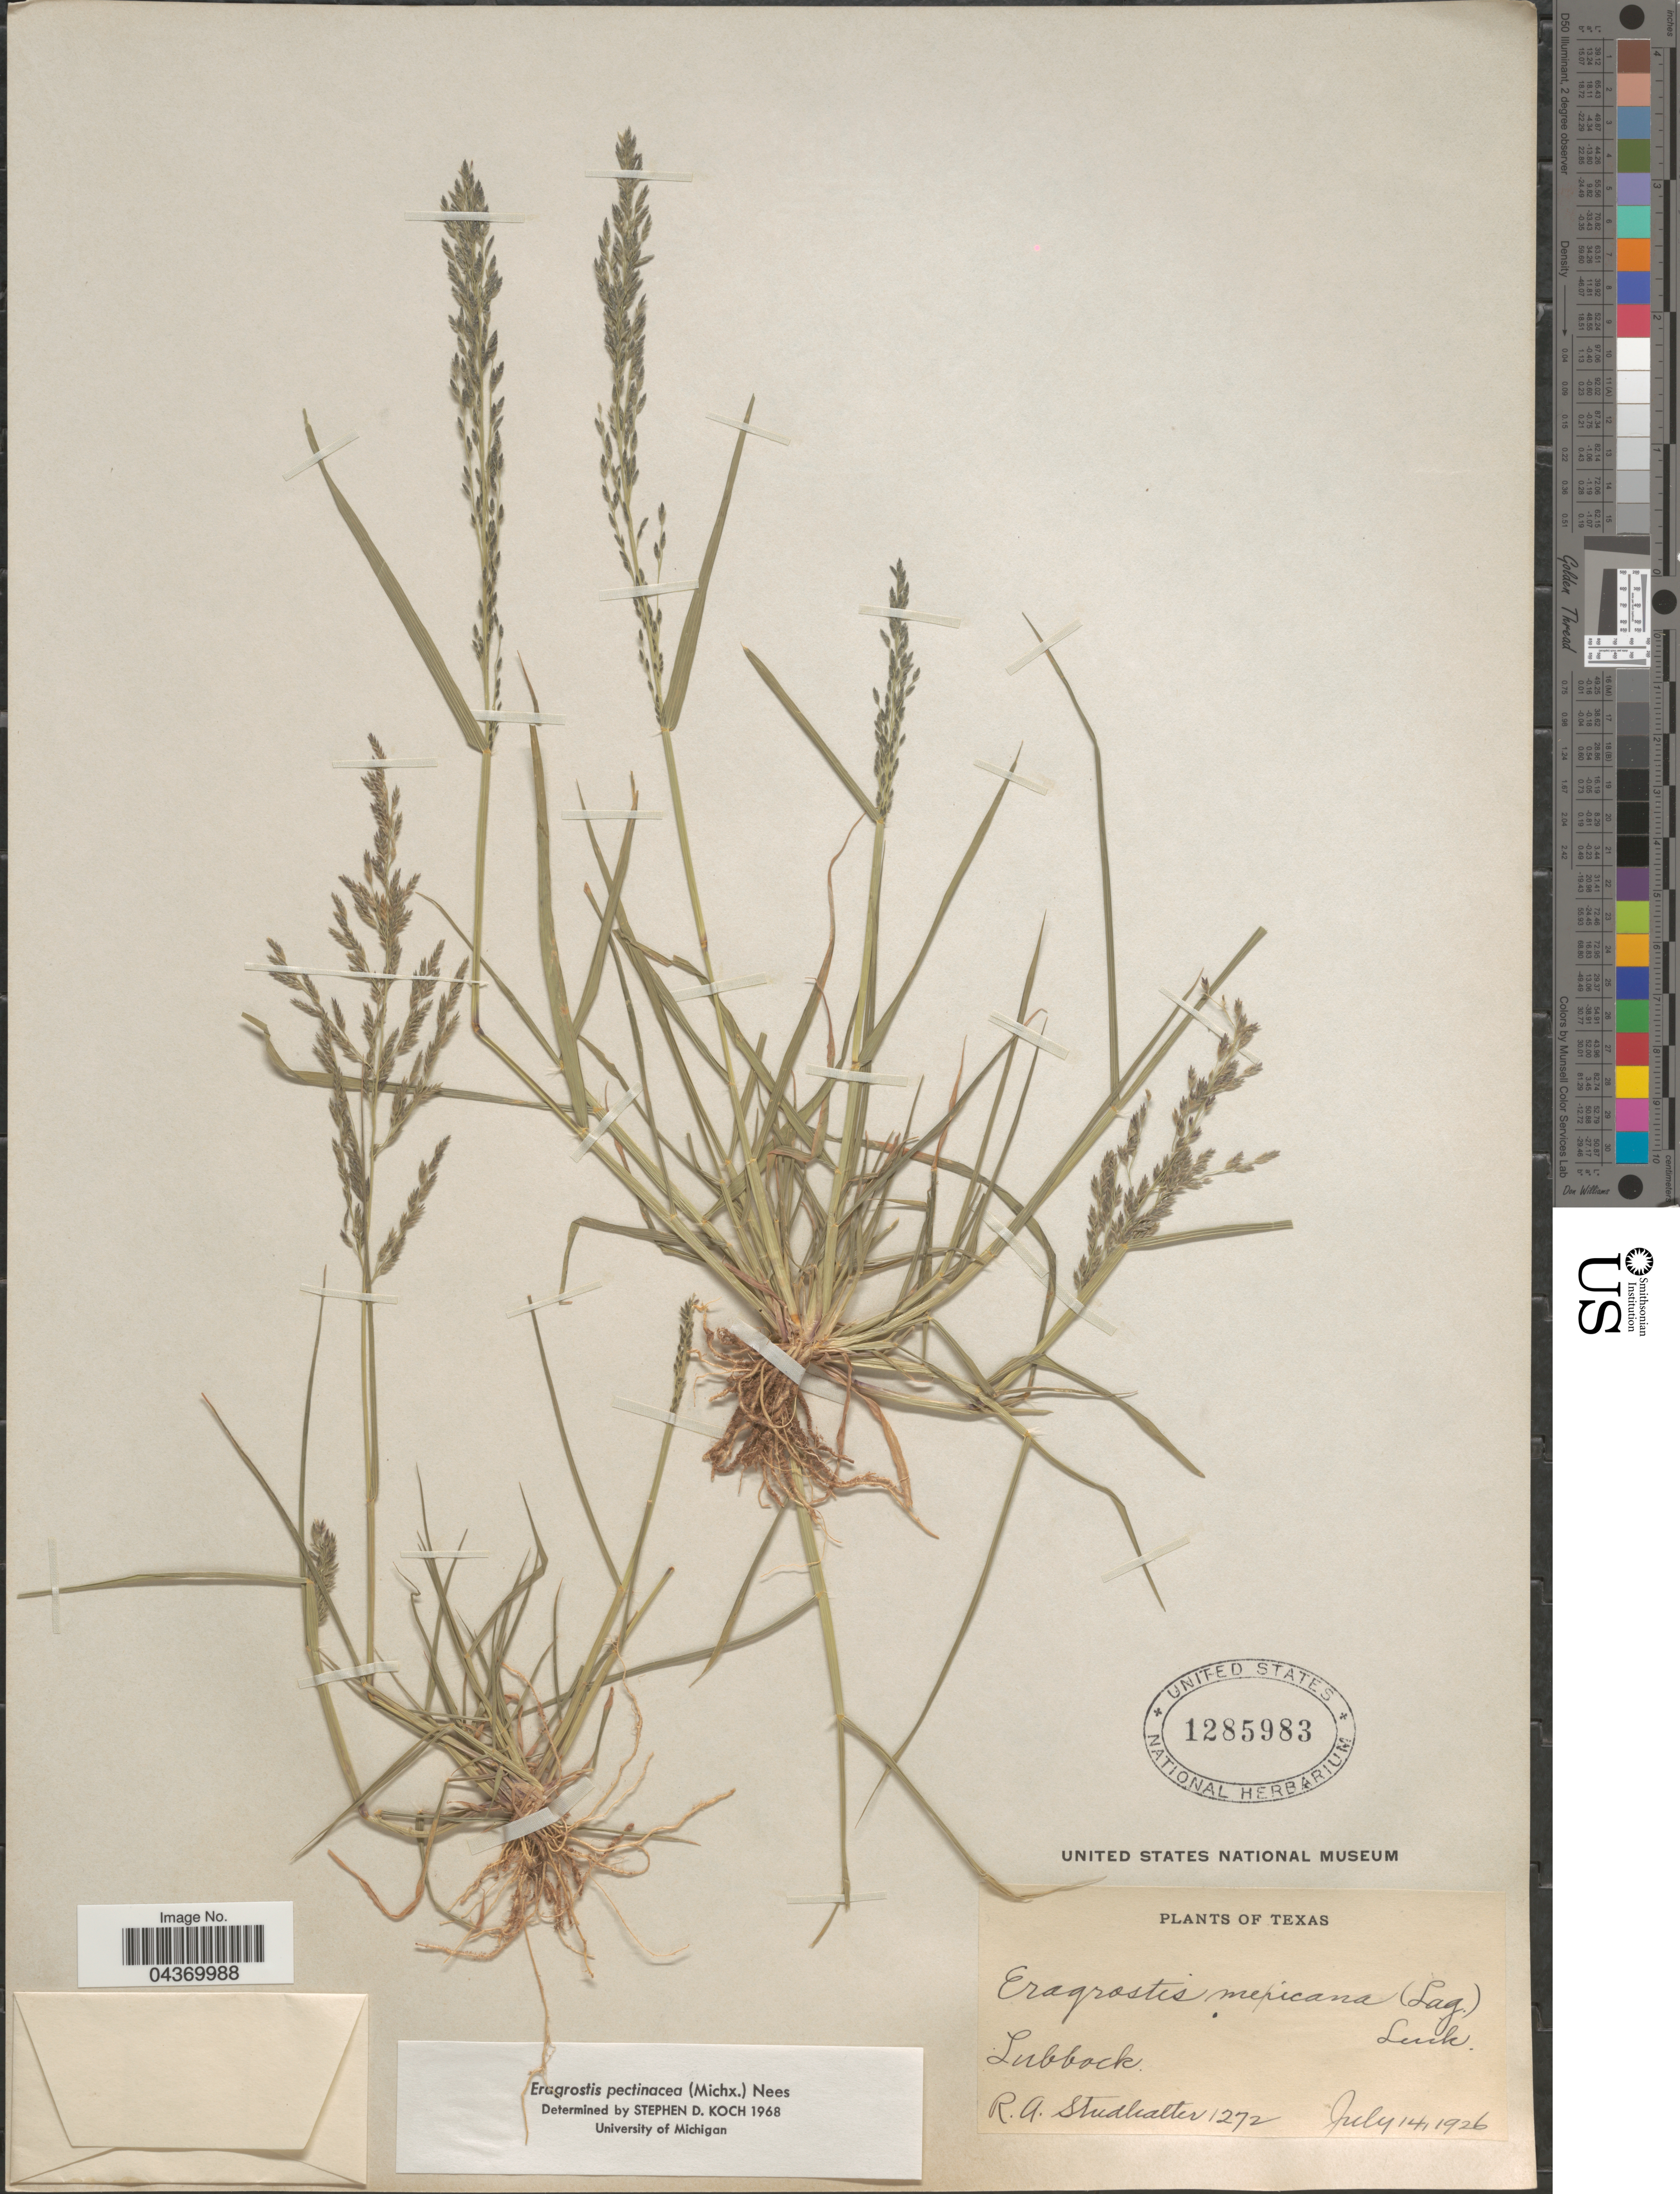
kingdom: Plantae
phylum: Tracheophyta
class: Liliopsida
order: Poales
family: Poaceae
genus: Eragrostis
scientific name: Eragrostis pectinacea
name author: (Michx.) Nees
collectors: R. Studhalter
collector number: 1272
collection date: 1926-07-14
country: United States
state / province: Texas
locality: Lubbock.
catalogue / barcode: US 1285983